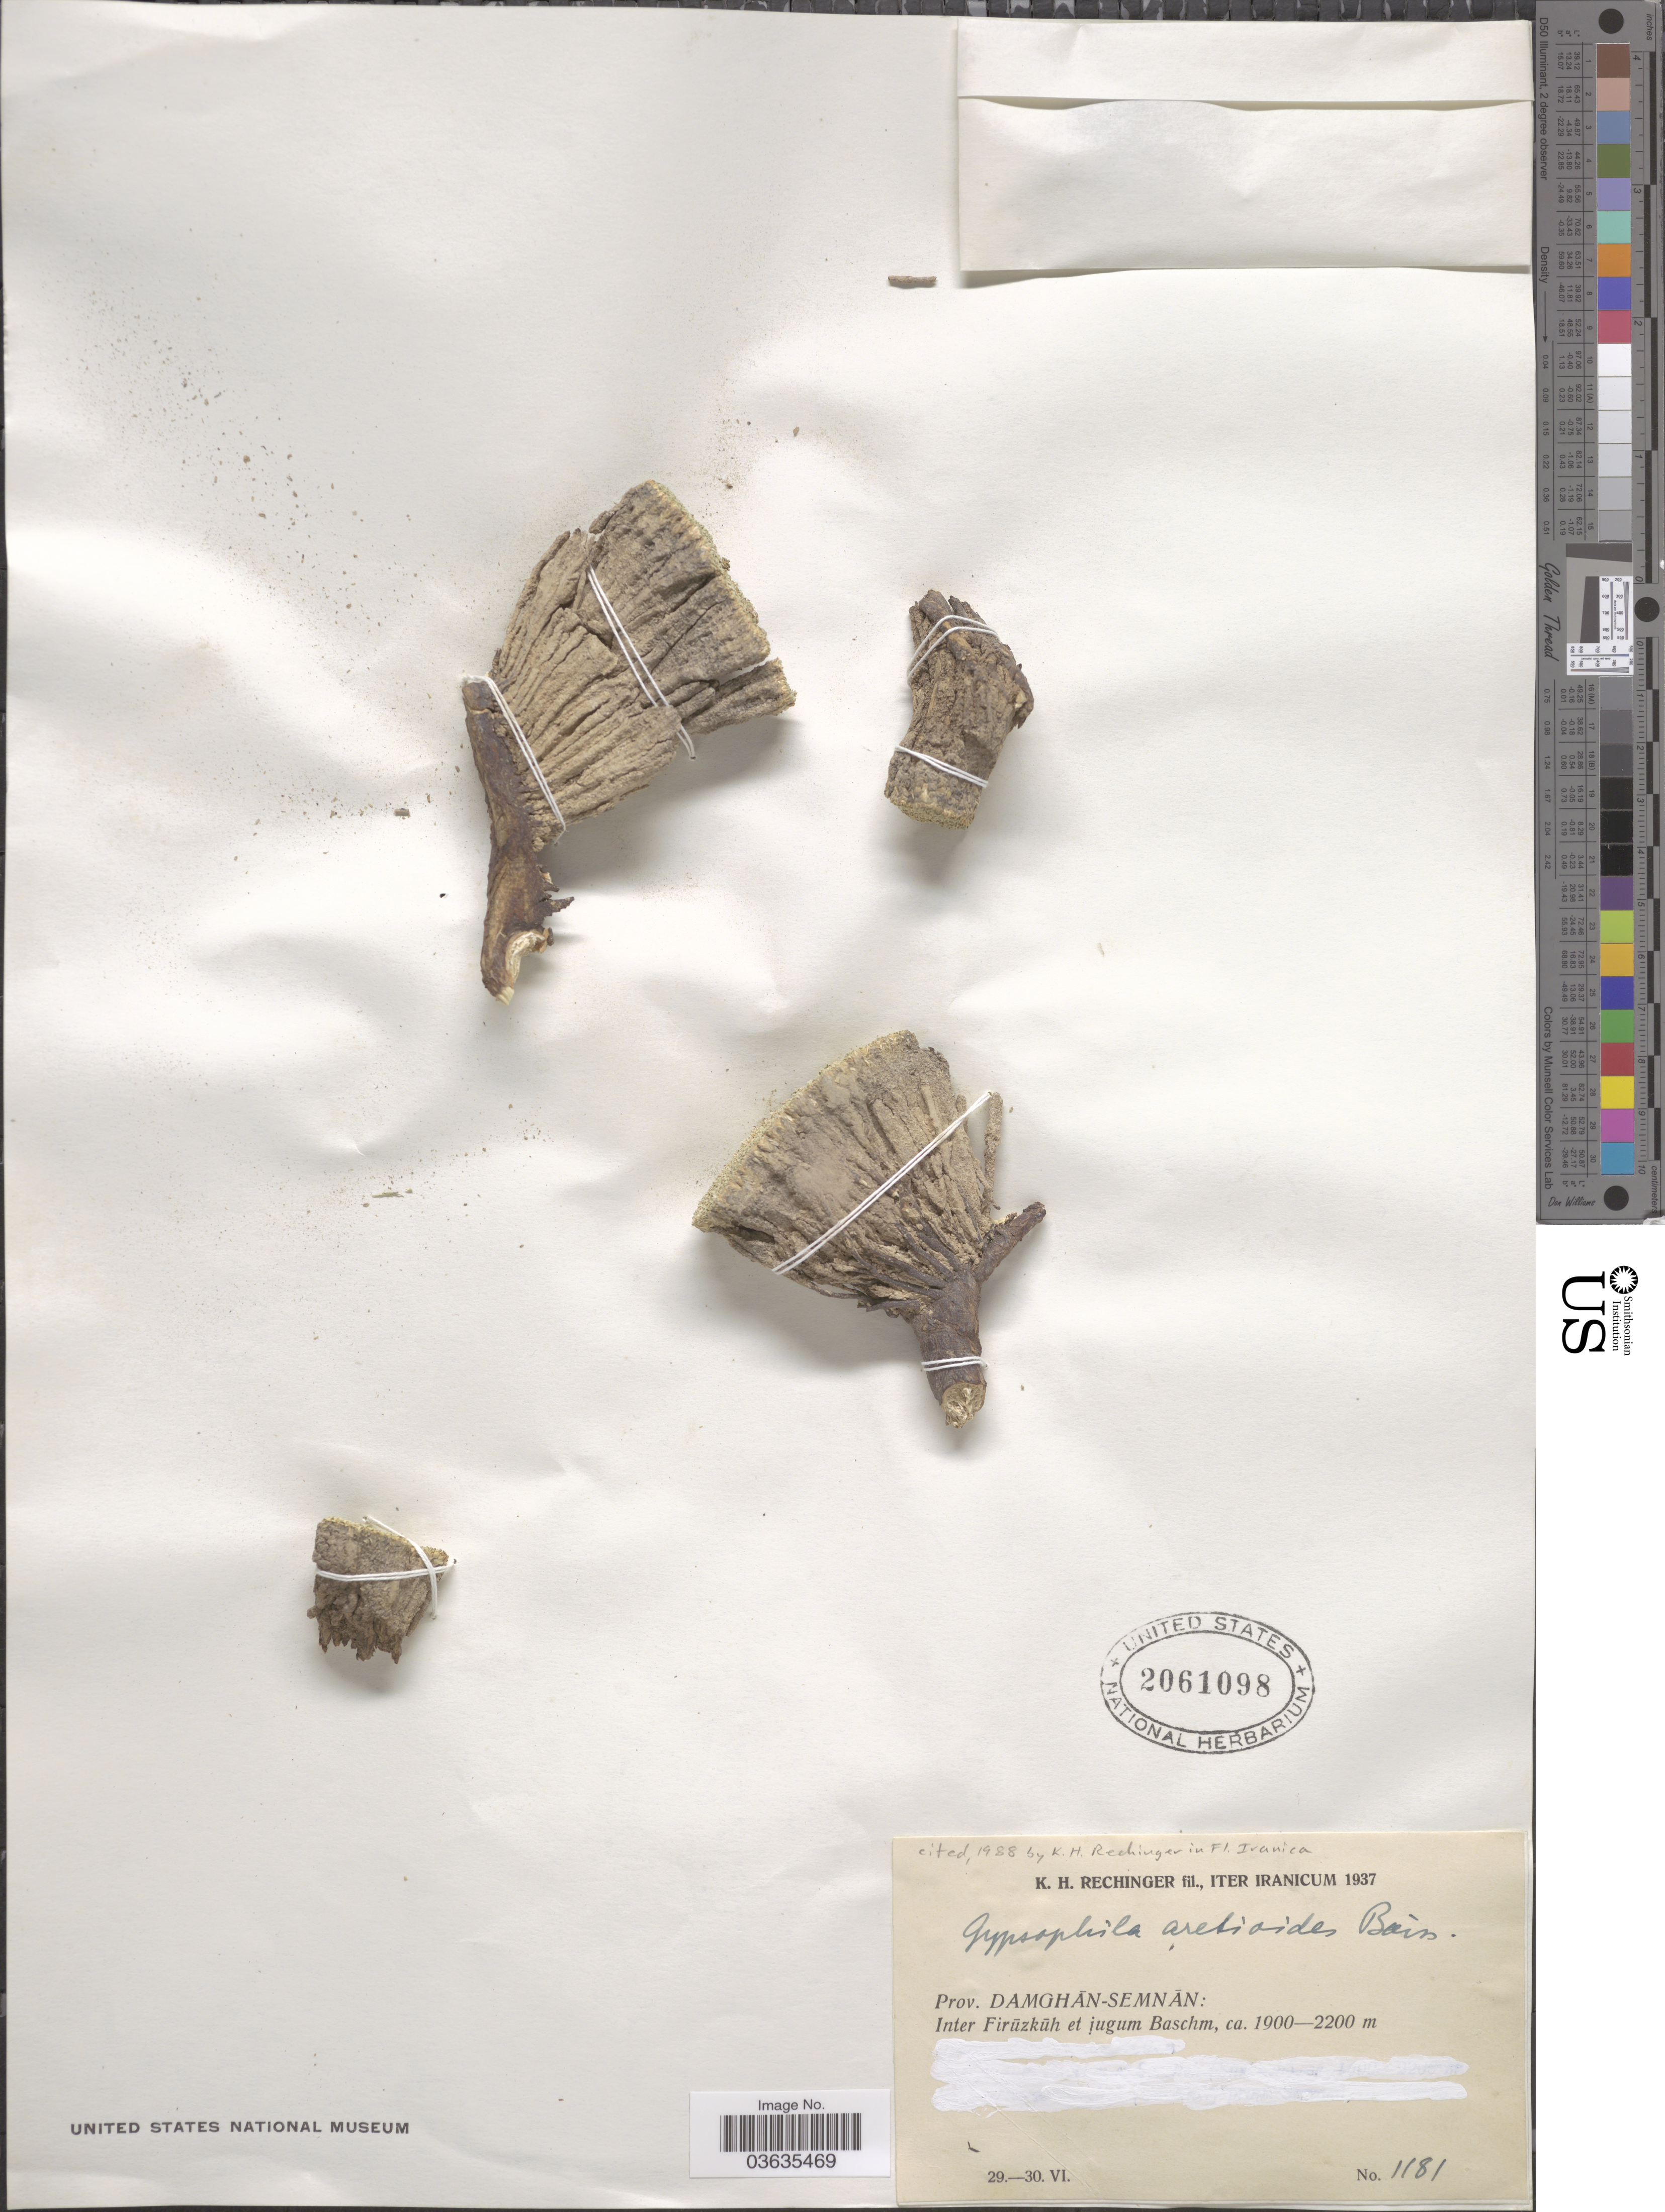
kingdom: Plantae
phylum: Tracheophyta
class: Magnoliopsida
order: Caryophyllales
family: Caryophyllaceae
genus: Gypsophila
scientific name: Gypsophila aretioides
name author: Boiss.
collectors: K. H. Rechinger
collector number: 1181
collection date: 1937-06-29/1937-06-30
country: Iran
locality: Prov. Damghān-Semnān: Inter Firūzkūh et jugum Baschm.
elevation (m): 1900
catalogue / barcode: US 2061098